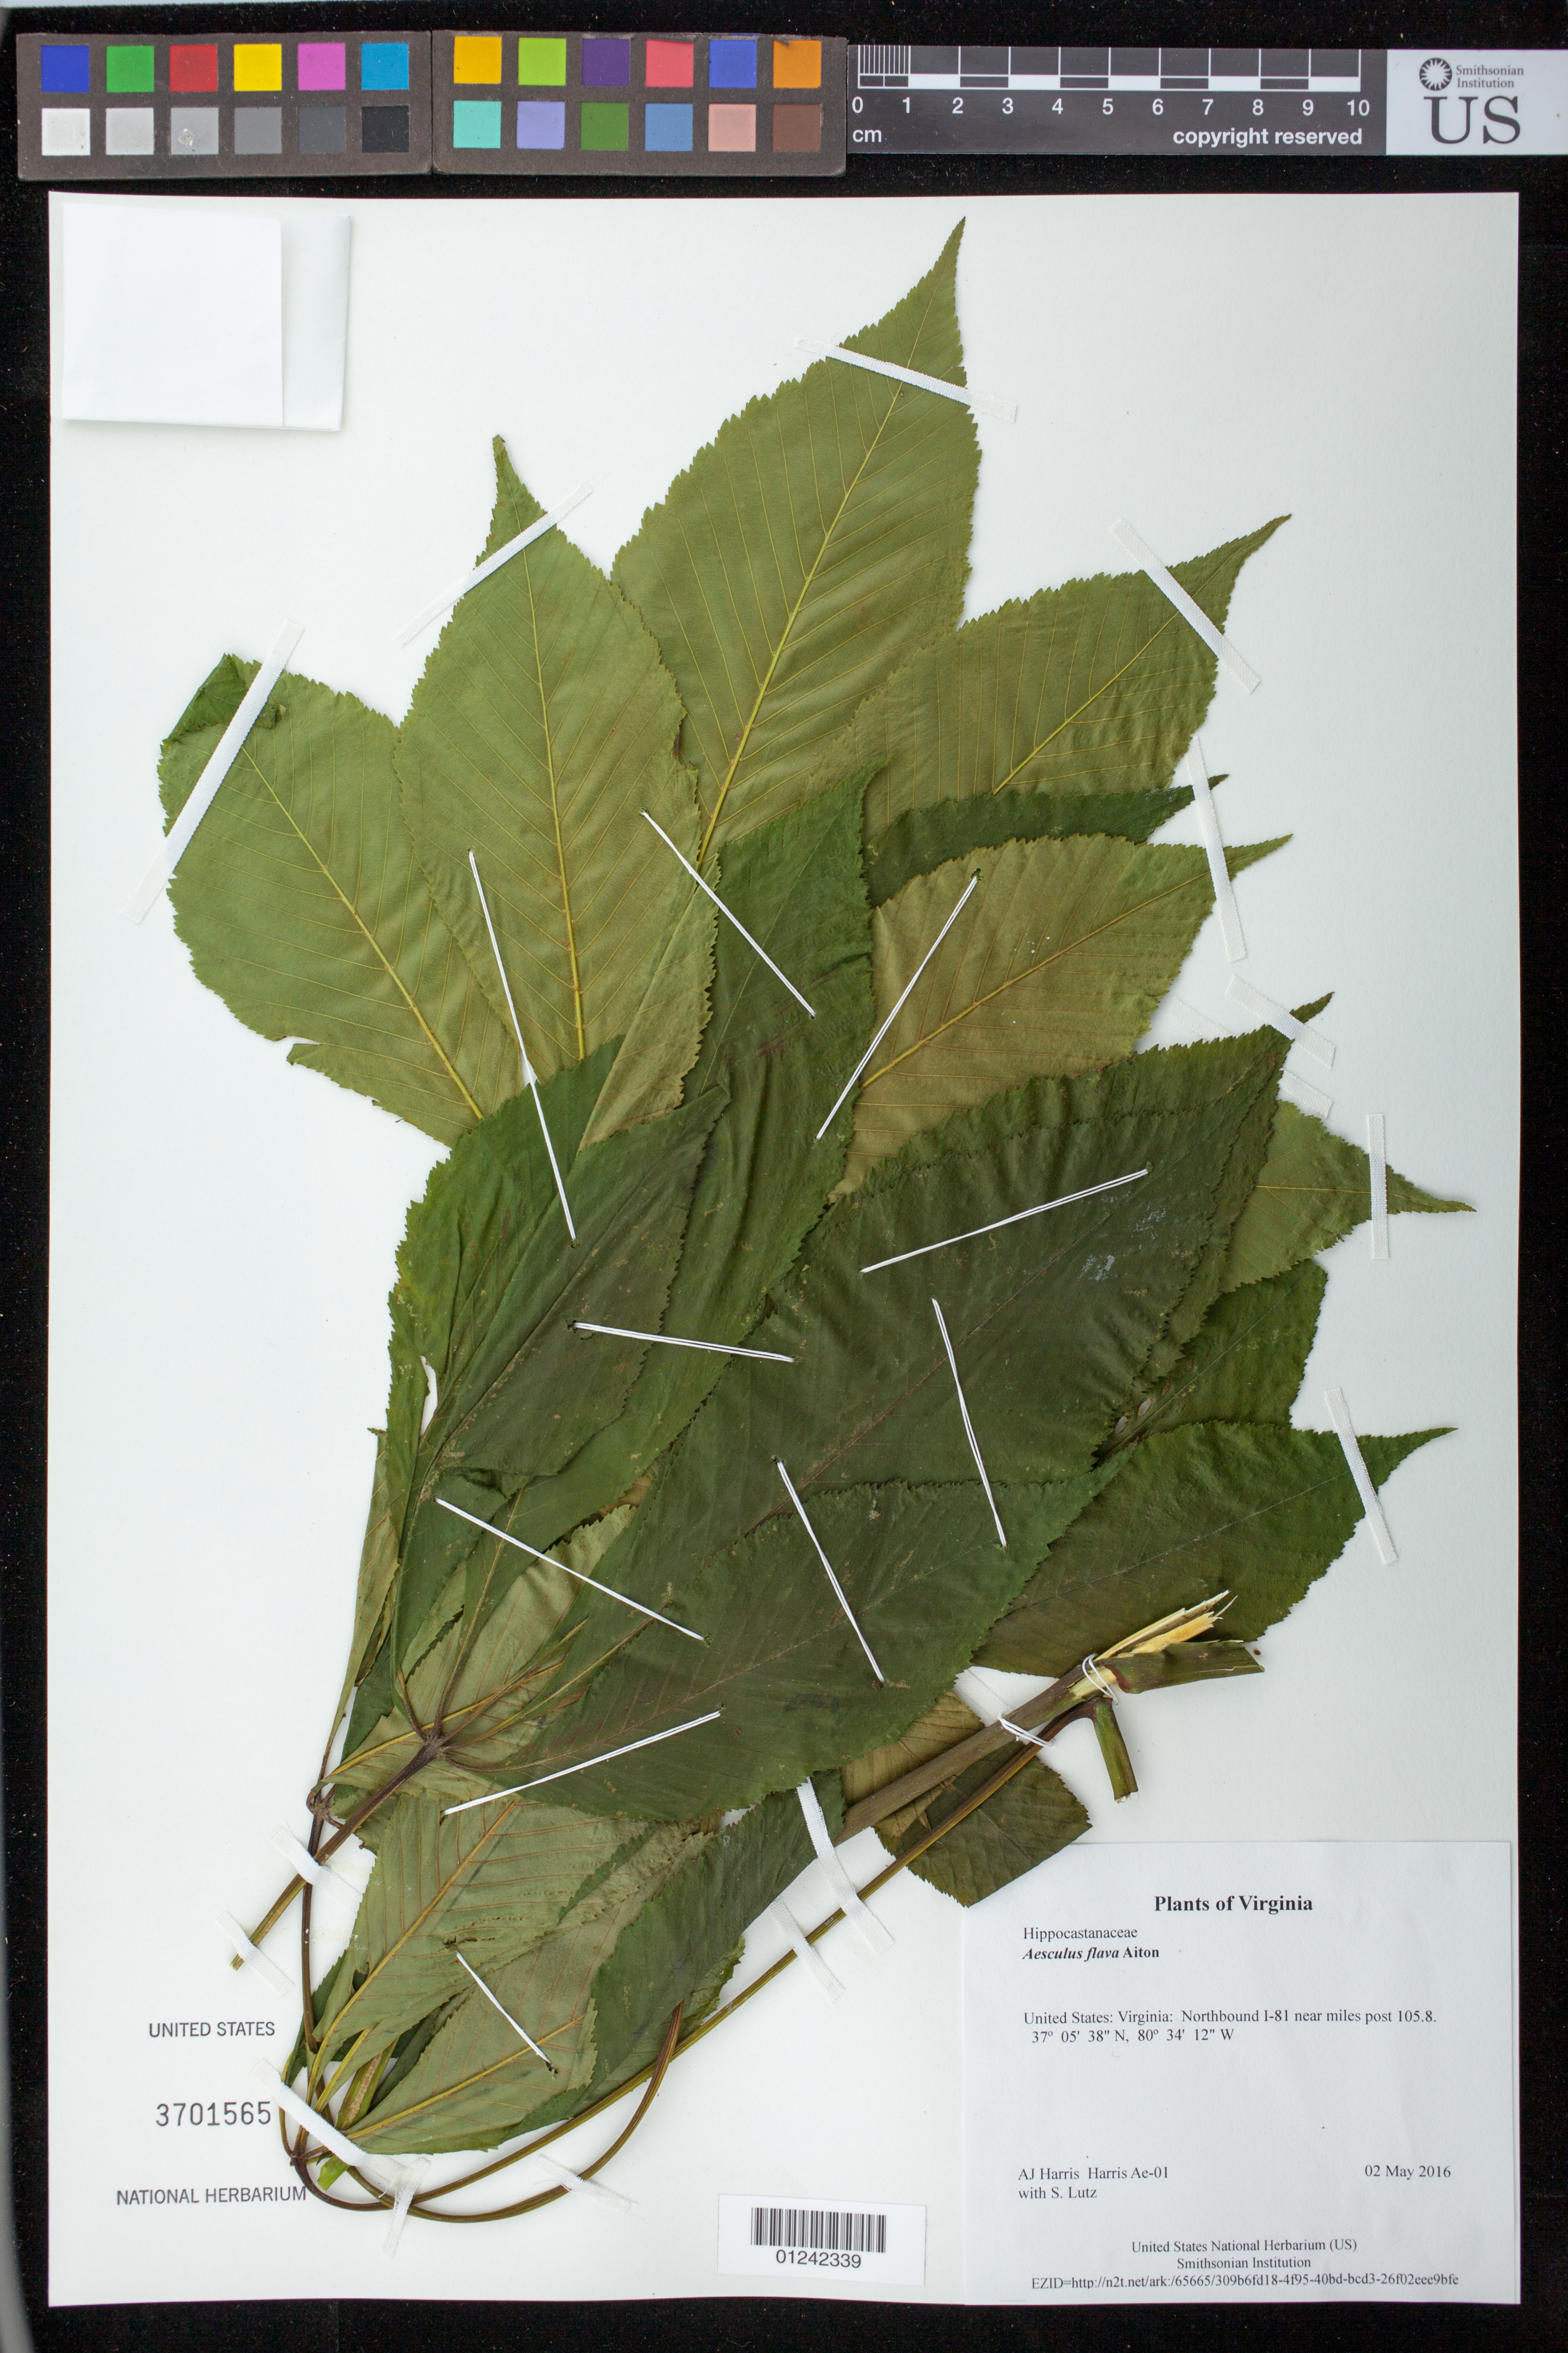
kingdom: Plantae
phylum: Tracheophyta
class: Magnoliopsida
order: Sapindales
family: Sapindaceae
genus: Aesculus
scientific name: Aesculus flava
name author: Sol.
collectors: A. J. Harris & S. Lutz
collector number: Harris Ae-01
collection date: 2016-05-02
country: United States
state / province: Virginia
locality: Northbound I-81 near miles post 105.8.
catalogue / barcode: US 3701565